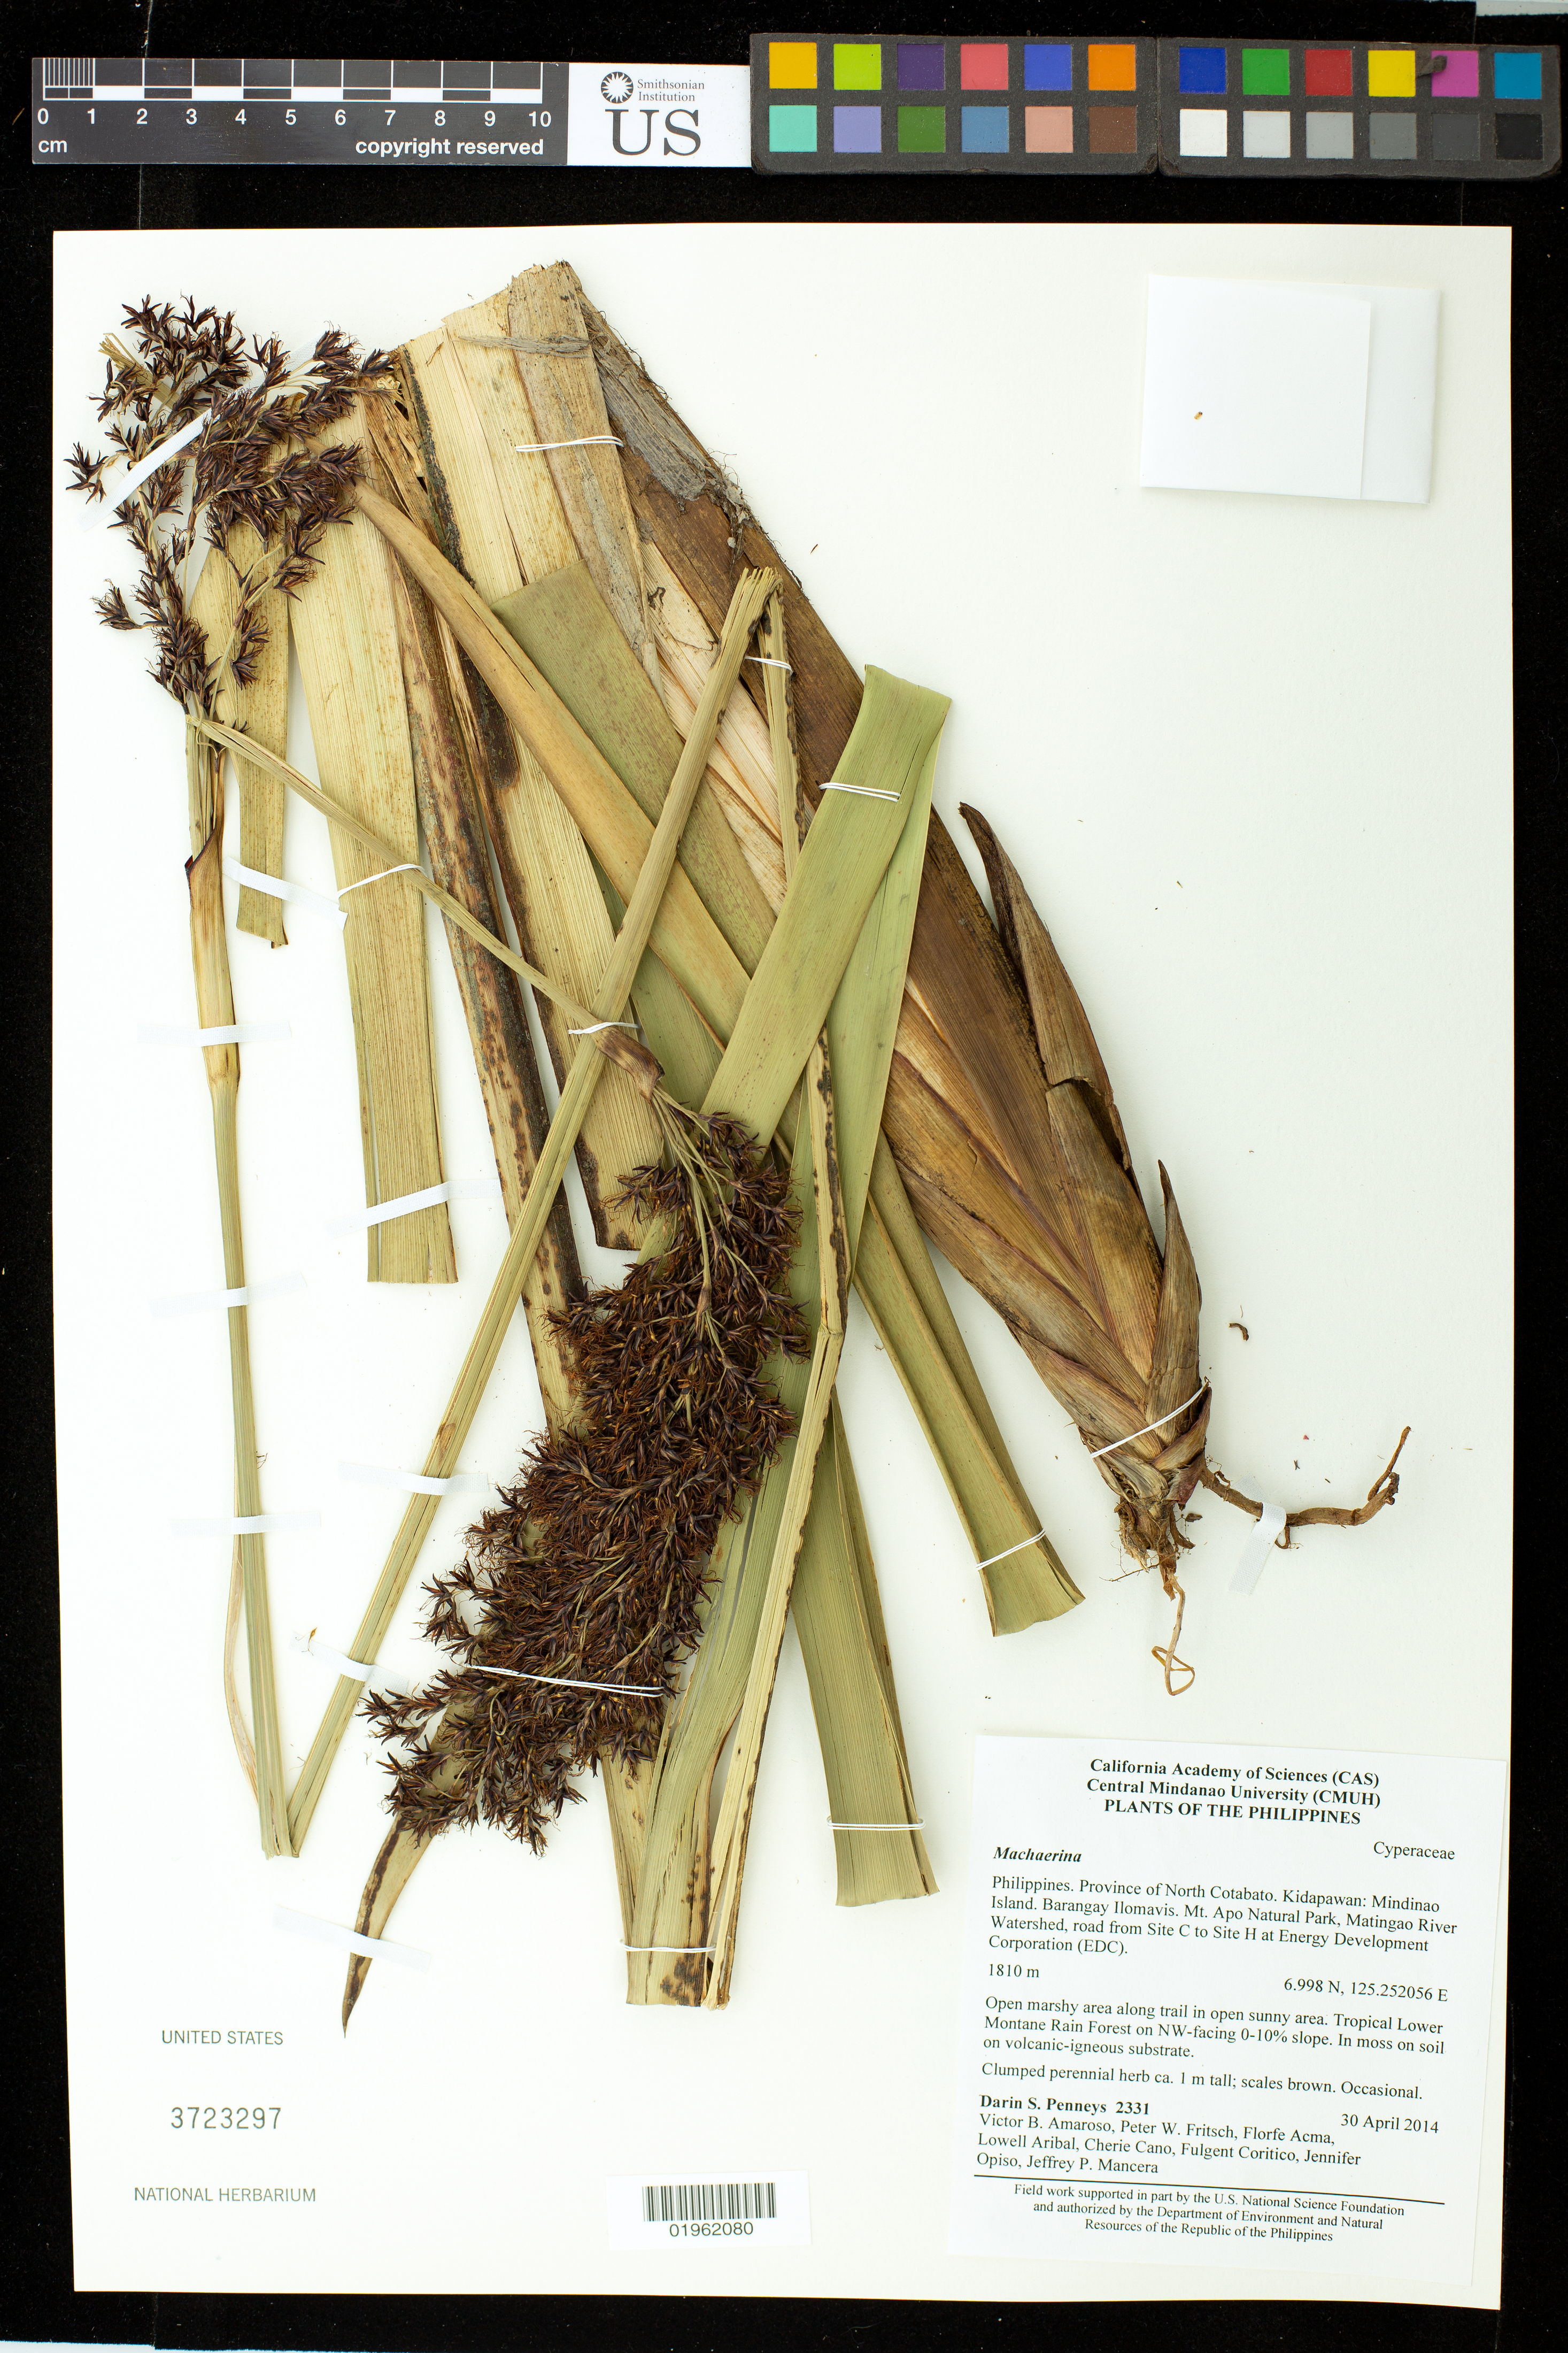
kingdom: Plantae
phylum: Tracheophyta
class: Liliopsida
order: Poales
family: Cyperaceae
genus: Machaerina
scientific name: Machaerina falcata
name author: (Nees) T. Koyama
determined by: Strong, Mark T., (BOT), Smithsonian Institution - National Museum of Natural History (UNITED STATES)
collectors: D. S. Penneys, L. Aribal, V. Amoroso, P. W. Fritsch, F. Acma, J. Opiso, J. Mancera, C. Cano & F. Coritico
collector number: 2331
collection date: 2014-04-29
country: Philippines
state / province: Soccsksargen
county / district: Cotabato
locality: Mindinao Island. Barangay Ilomavis. Mt. Apo Natural Park, Matingao River Watershed, trail from Energy Development Corporation (EDC)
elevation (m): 1810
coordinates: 6.998 N, 125.252056 E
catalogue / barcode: US 3723297